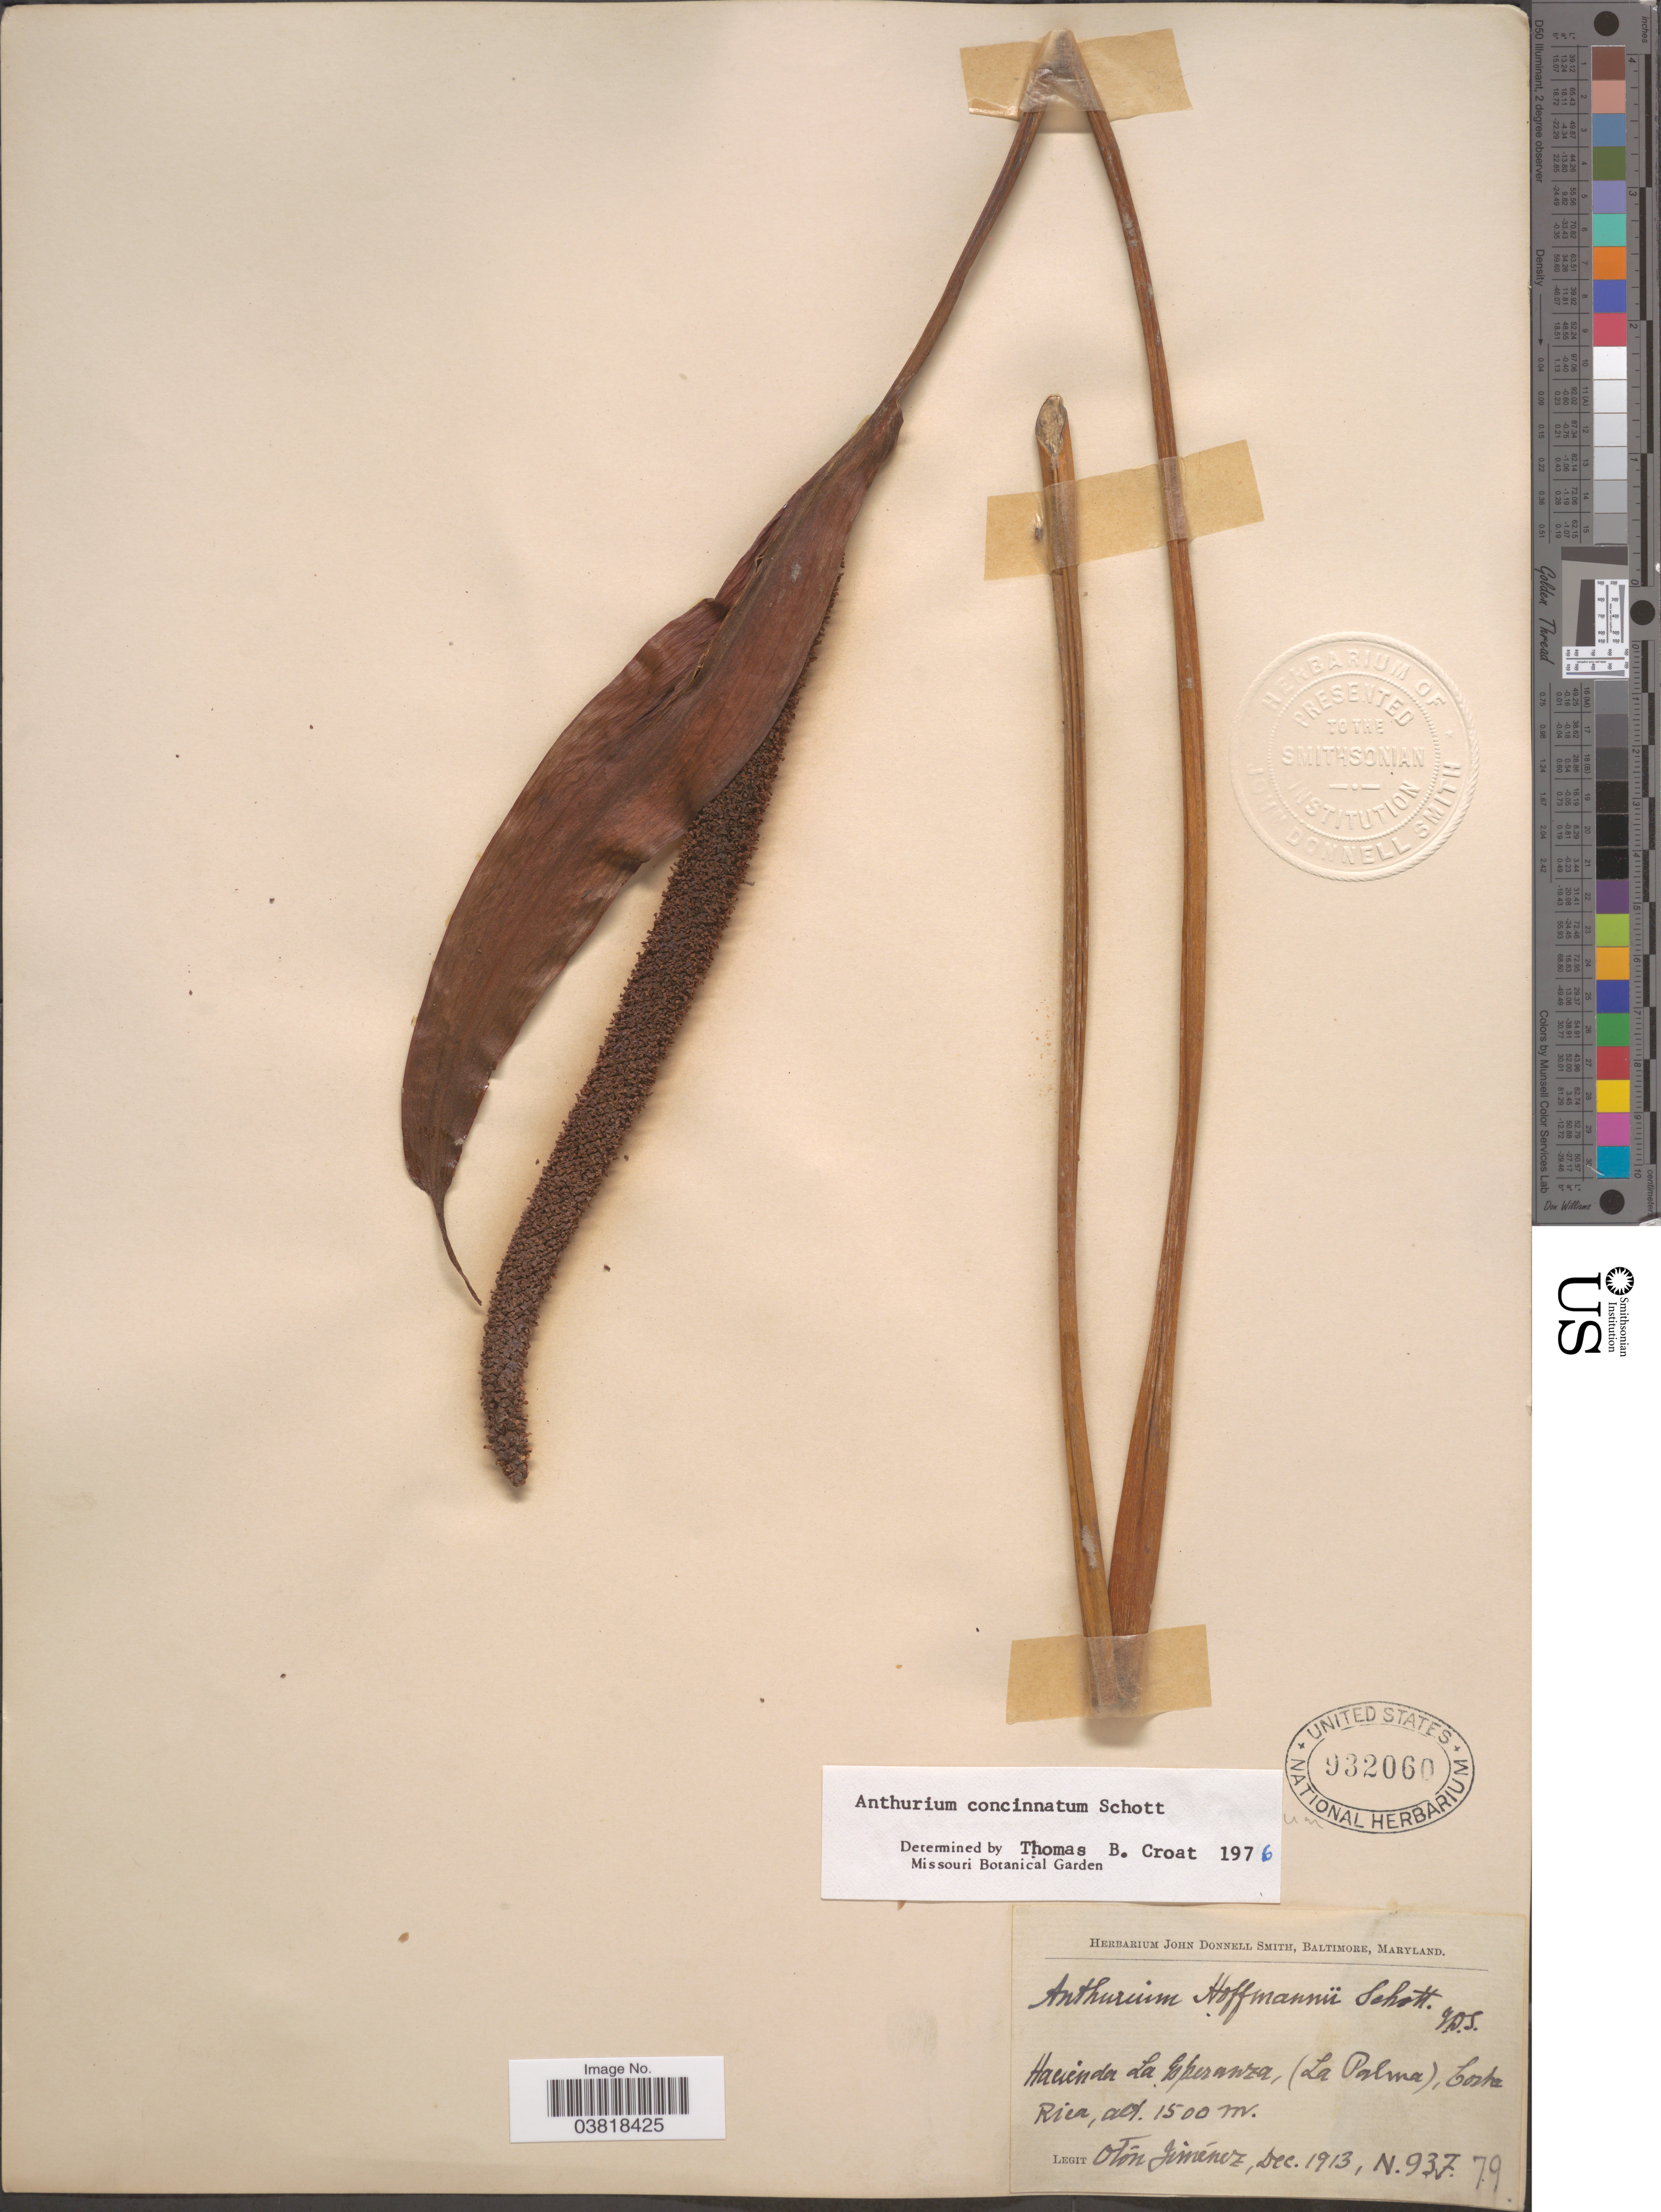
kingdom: Plantae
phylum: Tracheophyta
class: Liliopsida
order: Alismatales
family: Araceae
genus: Anthurium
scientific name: Anthurium concinnatum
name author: Schott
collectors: O. Jimenez L.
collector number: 937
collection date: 1913-12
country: Costa Rica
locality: Hacienda La Esperanza, (La Palma).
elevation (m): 1500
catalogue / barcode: US 932060